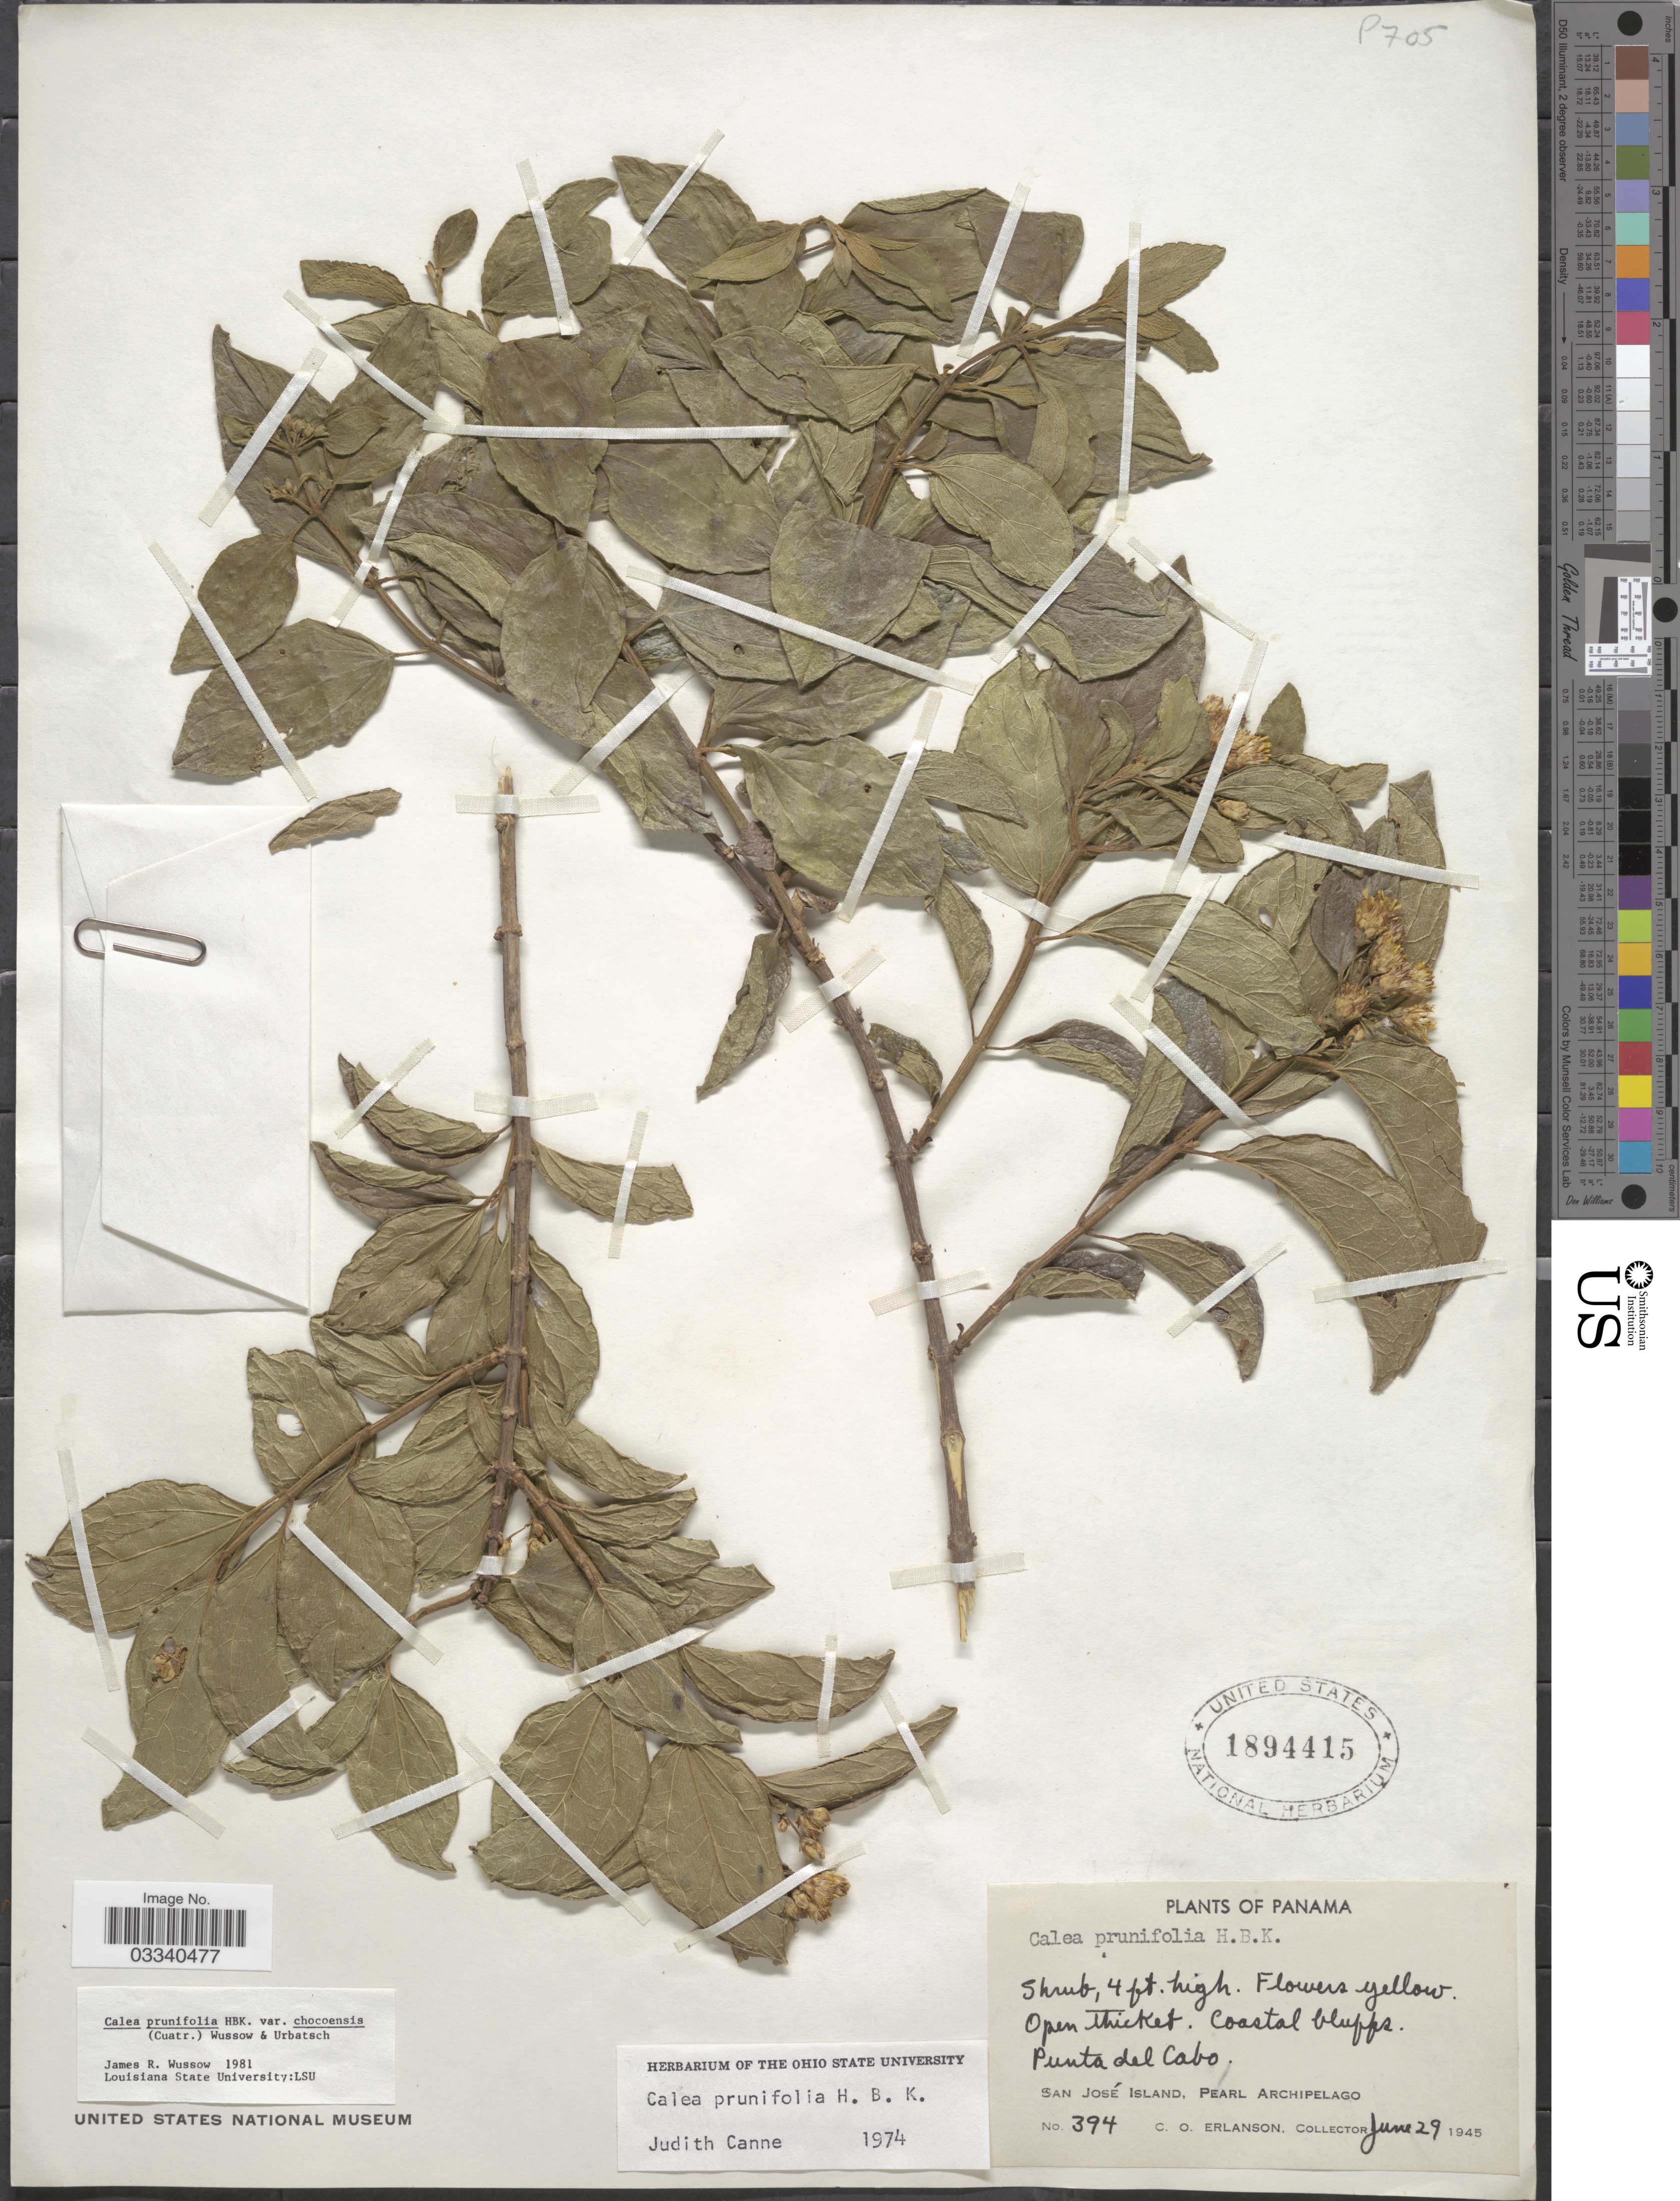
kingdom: Plantae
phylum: Tracheophyta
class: Magnoliopsida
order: Asterales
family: Asteraceae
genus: Calea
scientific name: Calea prunifolia var. chocoensis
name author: Kunth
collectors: C. O. Erlanson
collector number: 394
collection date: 1945-06-29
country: Panama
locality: Punta del Cabo, San José Island, Pearl Archipelago.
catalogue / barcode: US 1894415